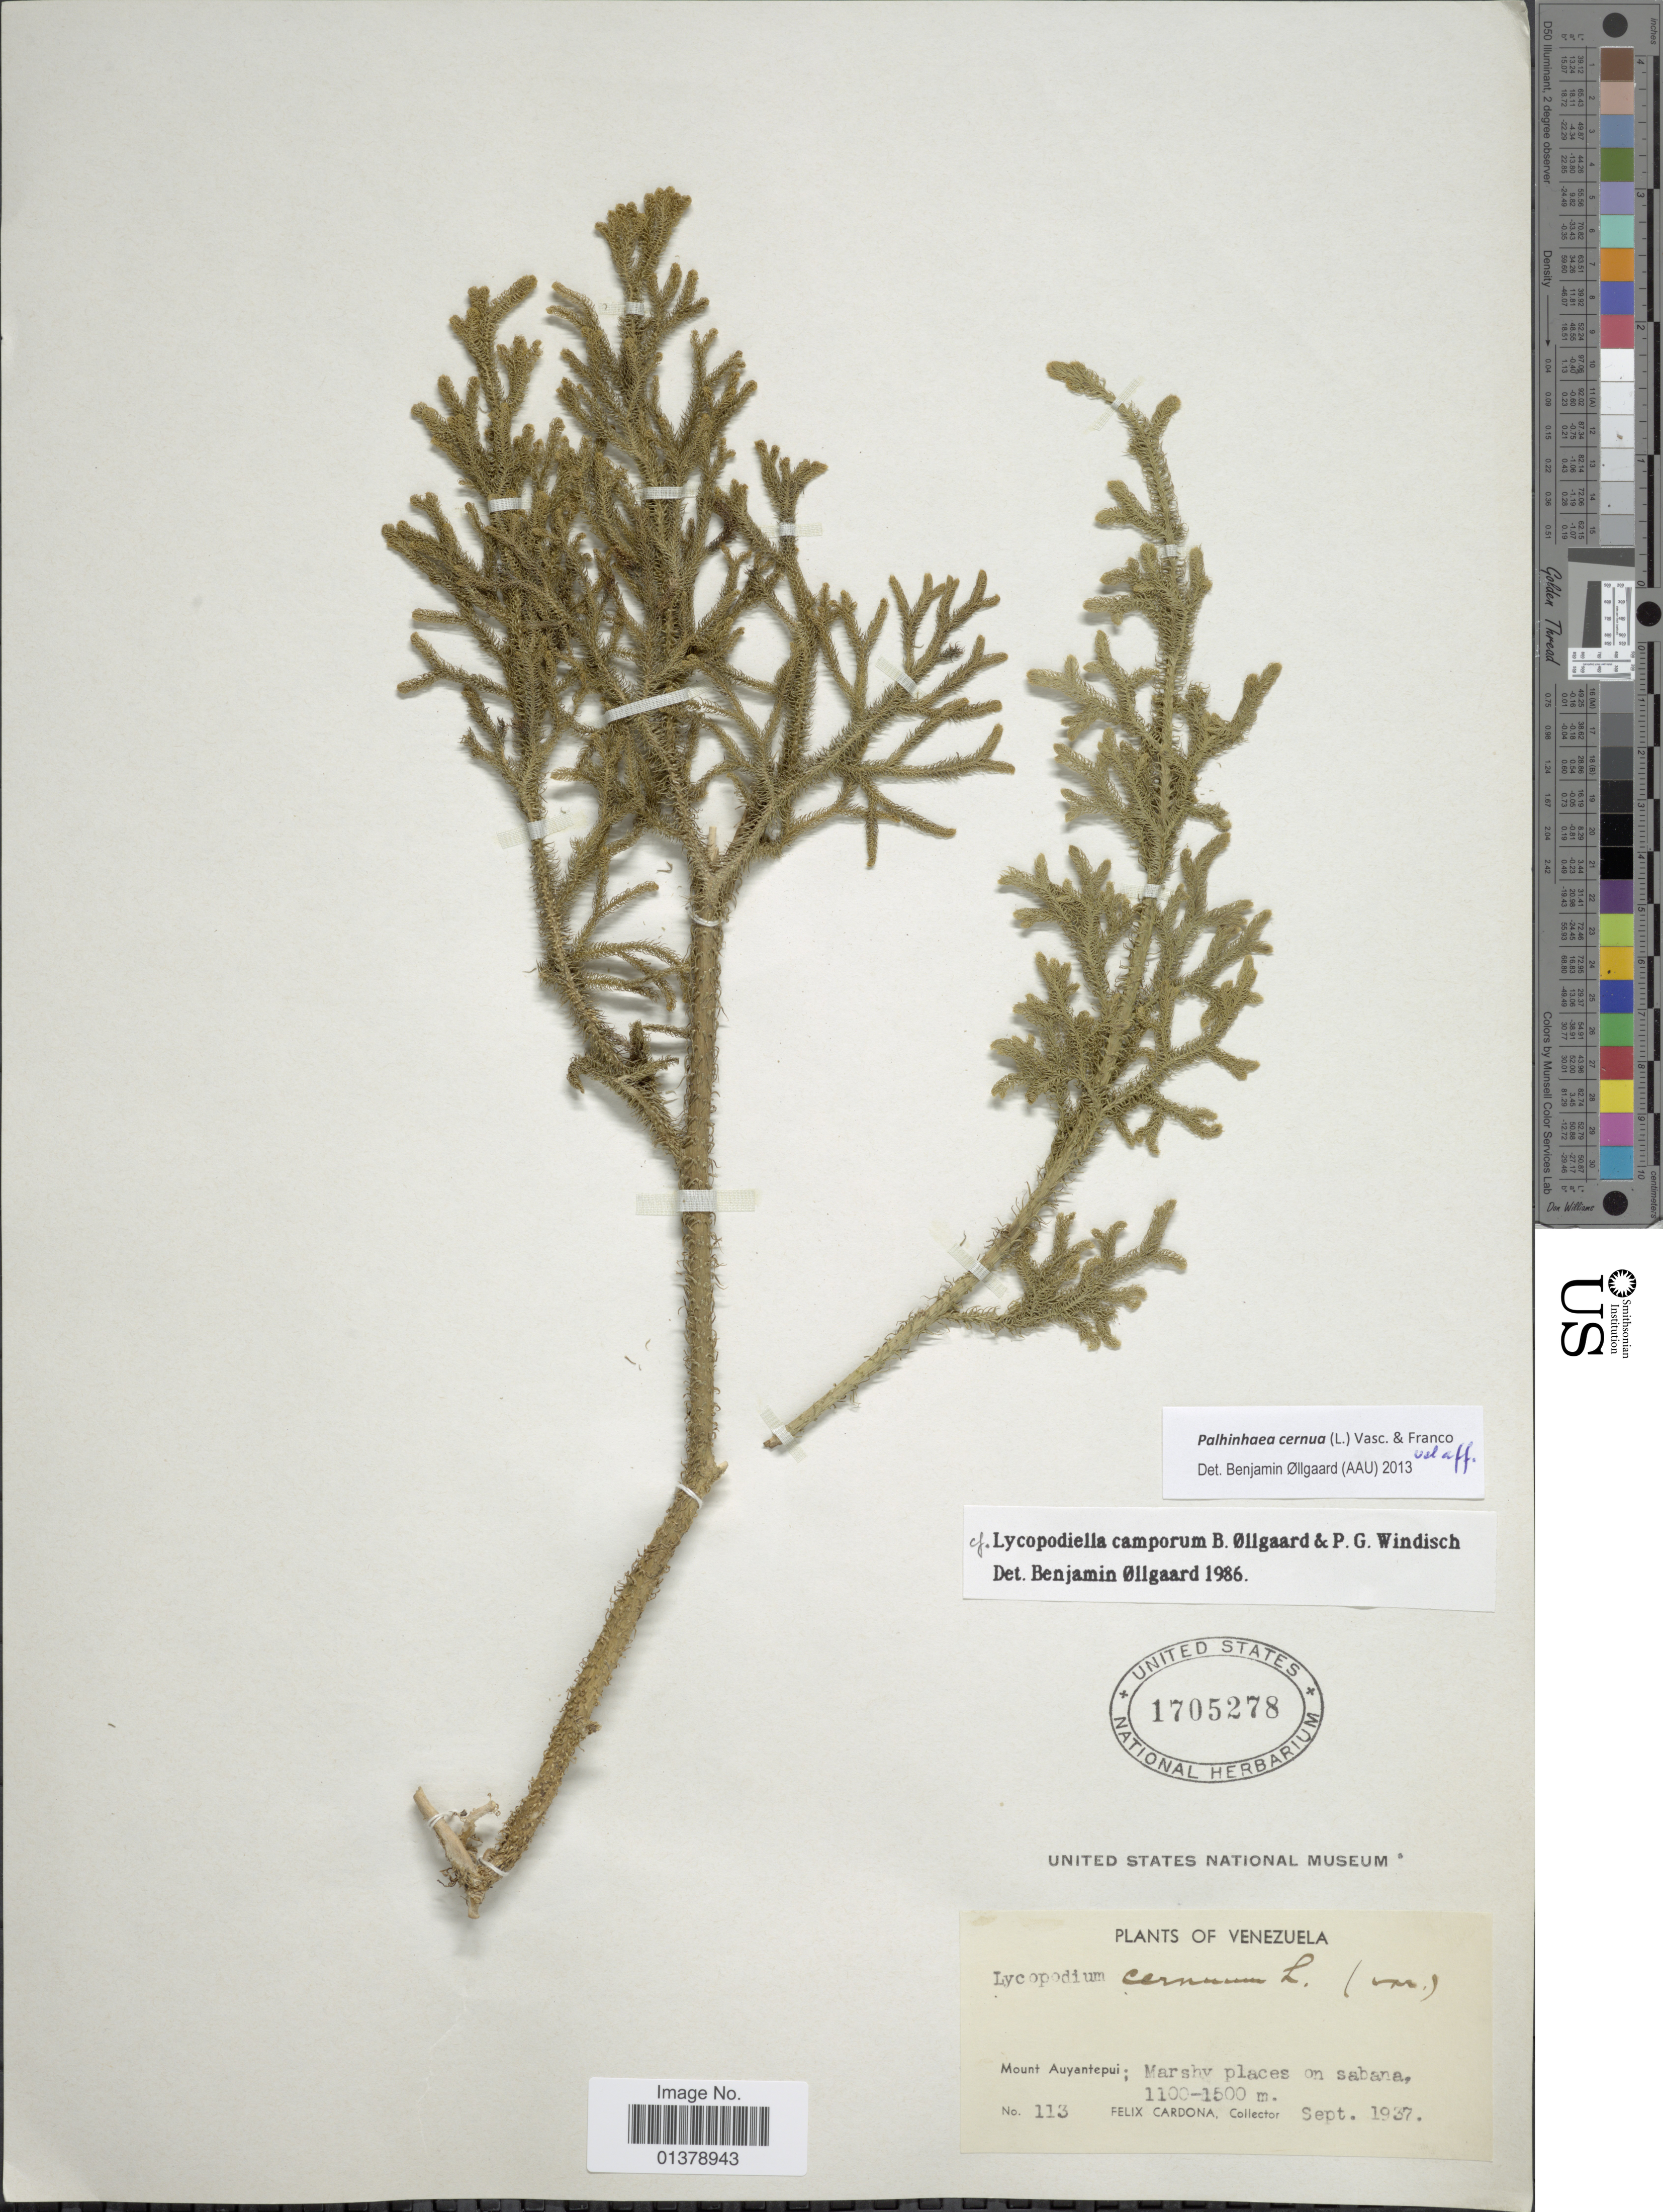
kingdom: Plantae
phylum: Tracheophyta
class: Lycopodiopsida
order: Lycopodiales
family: Lycopodiaceae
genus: Palhinhaea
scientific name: Palhinhaea cernua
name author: (L.) Vasc. & Franco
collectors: F. Cardona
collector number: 113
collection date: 1937-09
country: Venezuela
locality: Mount Auyantepui; marshy places on sabana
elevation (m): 1100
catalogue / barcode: US 1705278